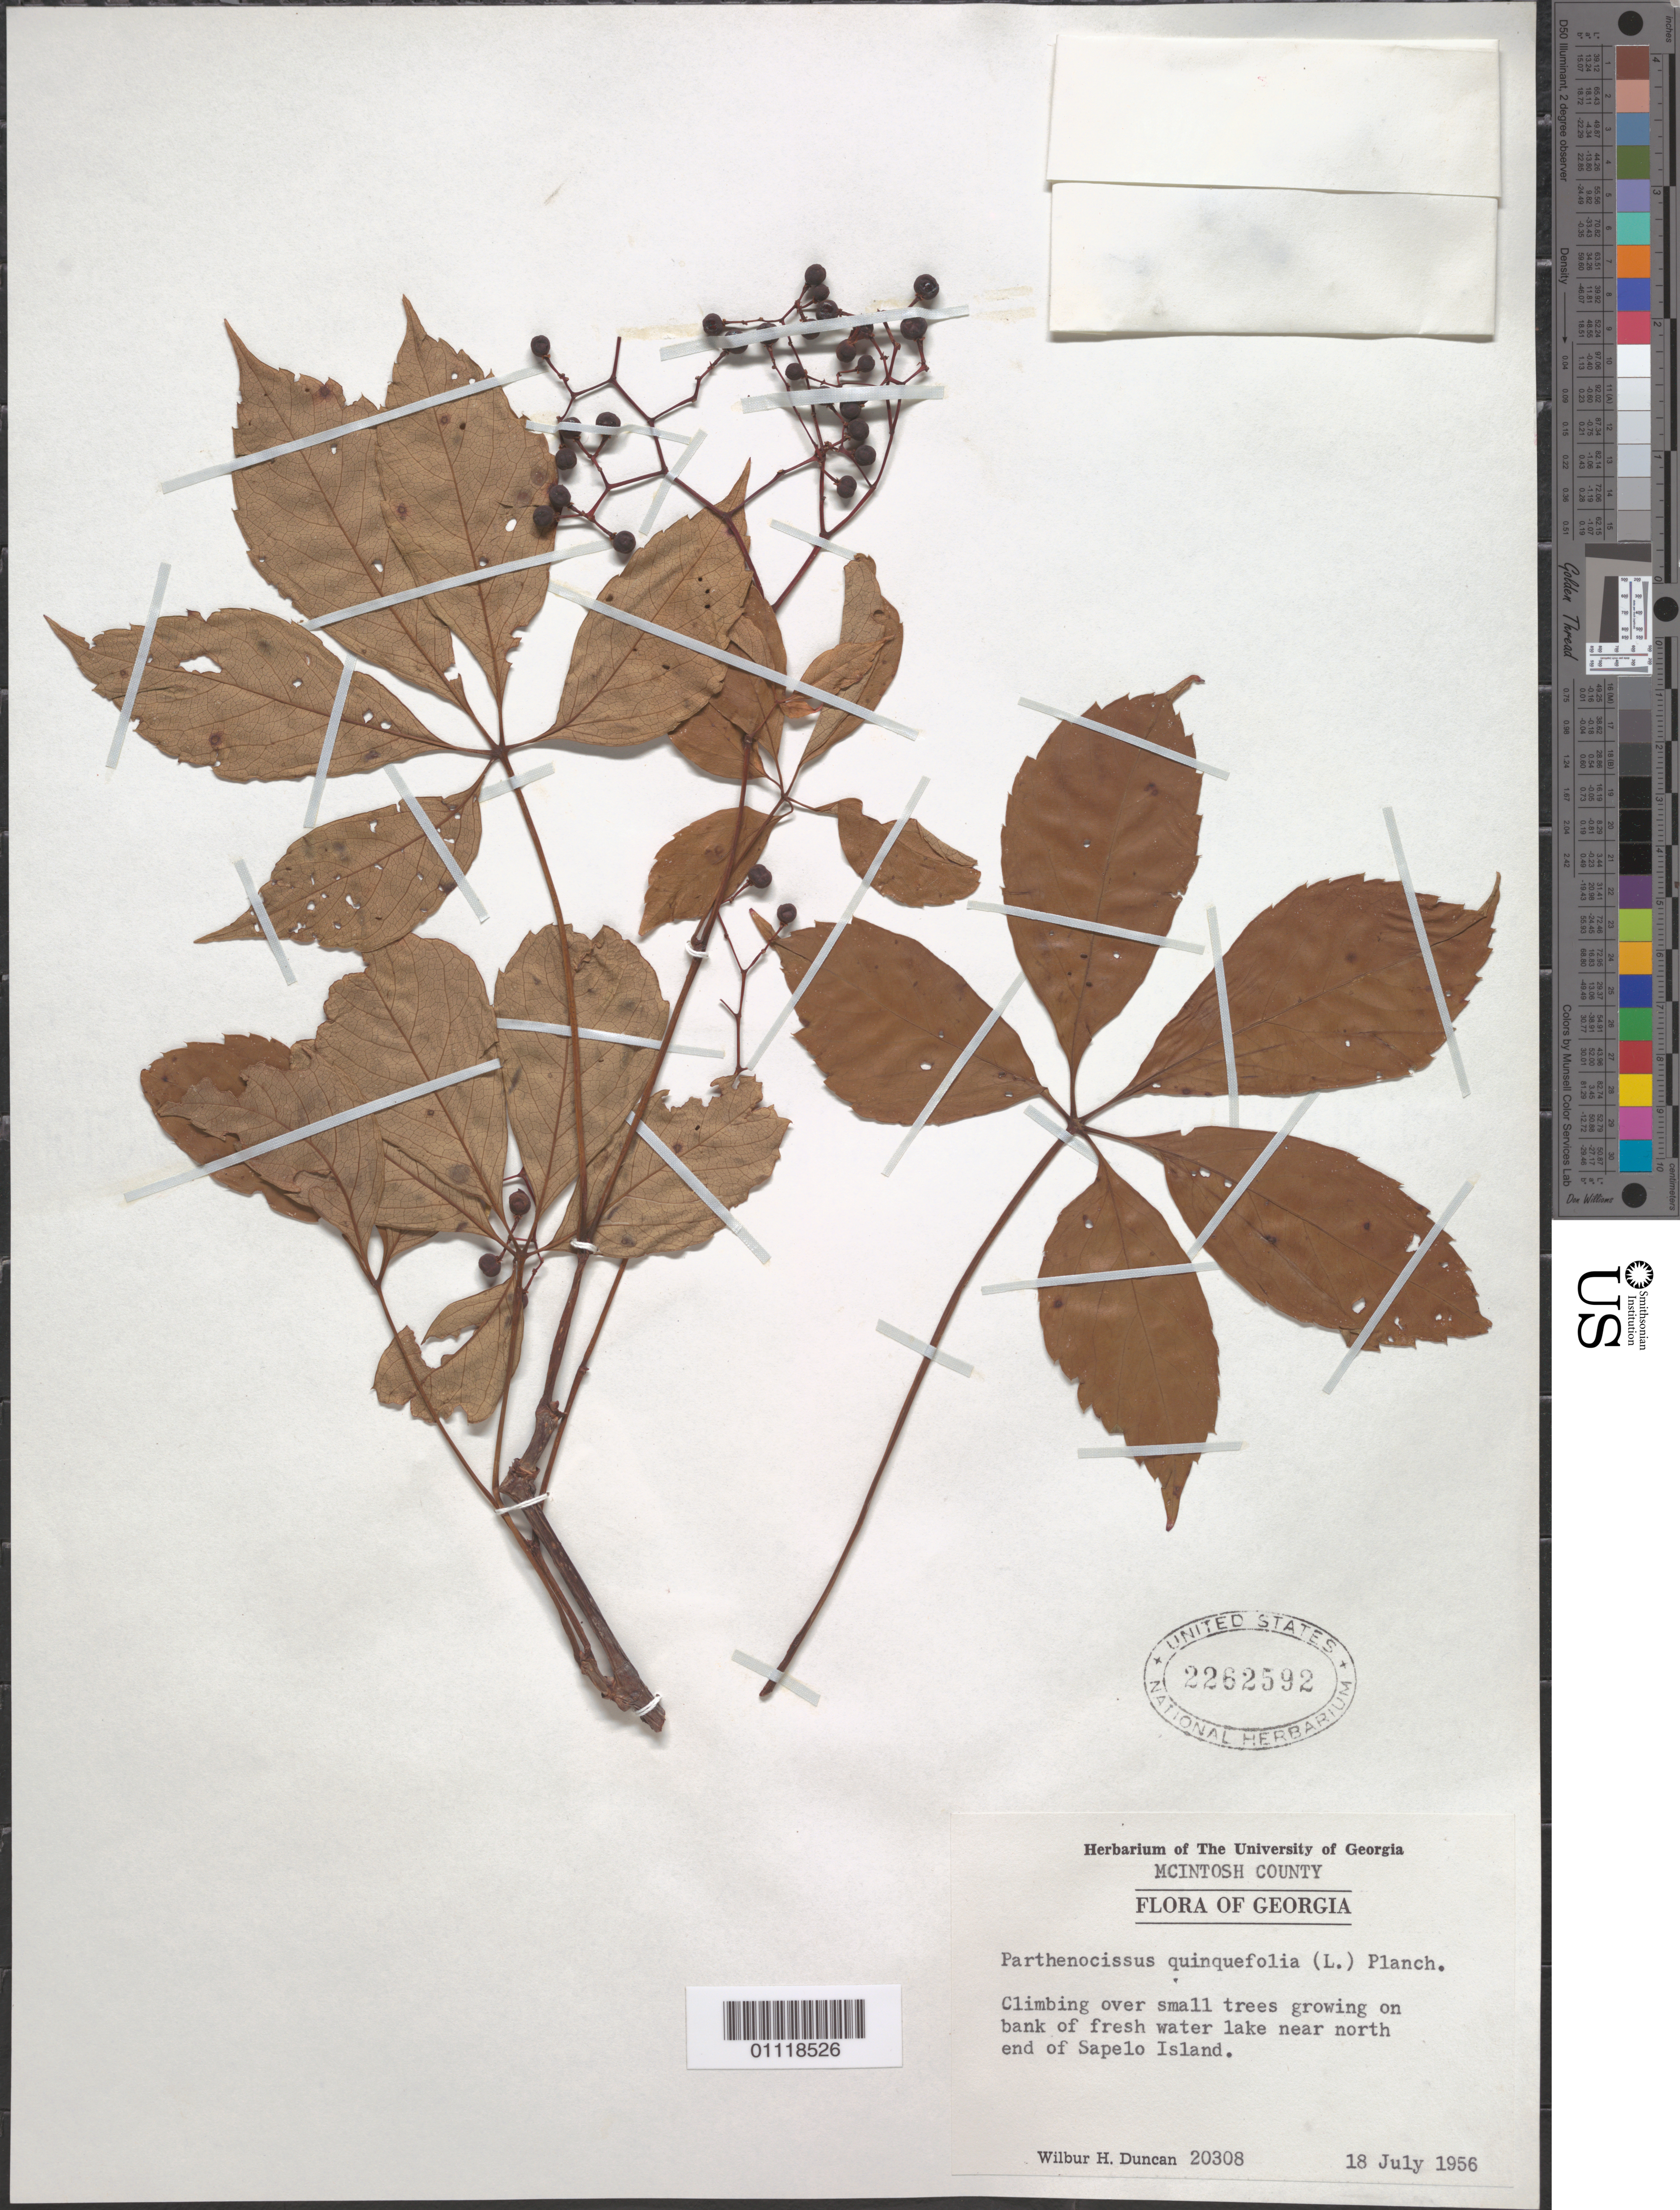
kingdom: Plantae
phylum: Tracheophyta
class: Magnoliopsida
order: Vitales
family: Vitaceae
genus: Parthenocissus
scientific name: Parthenocissus quinquefolia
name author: (L.) Planch.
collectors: W. H. Duncan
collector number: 20308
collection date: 1956-07-18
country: United States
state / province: Georgia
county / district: Mcintosh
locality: Near N end of Sapelo Island.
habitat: Climbing over small trees growing on bank of fresh water lake.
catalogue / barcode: US 2262592